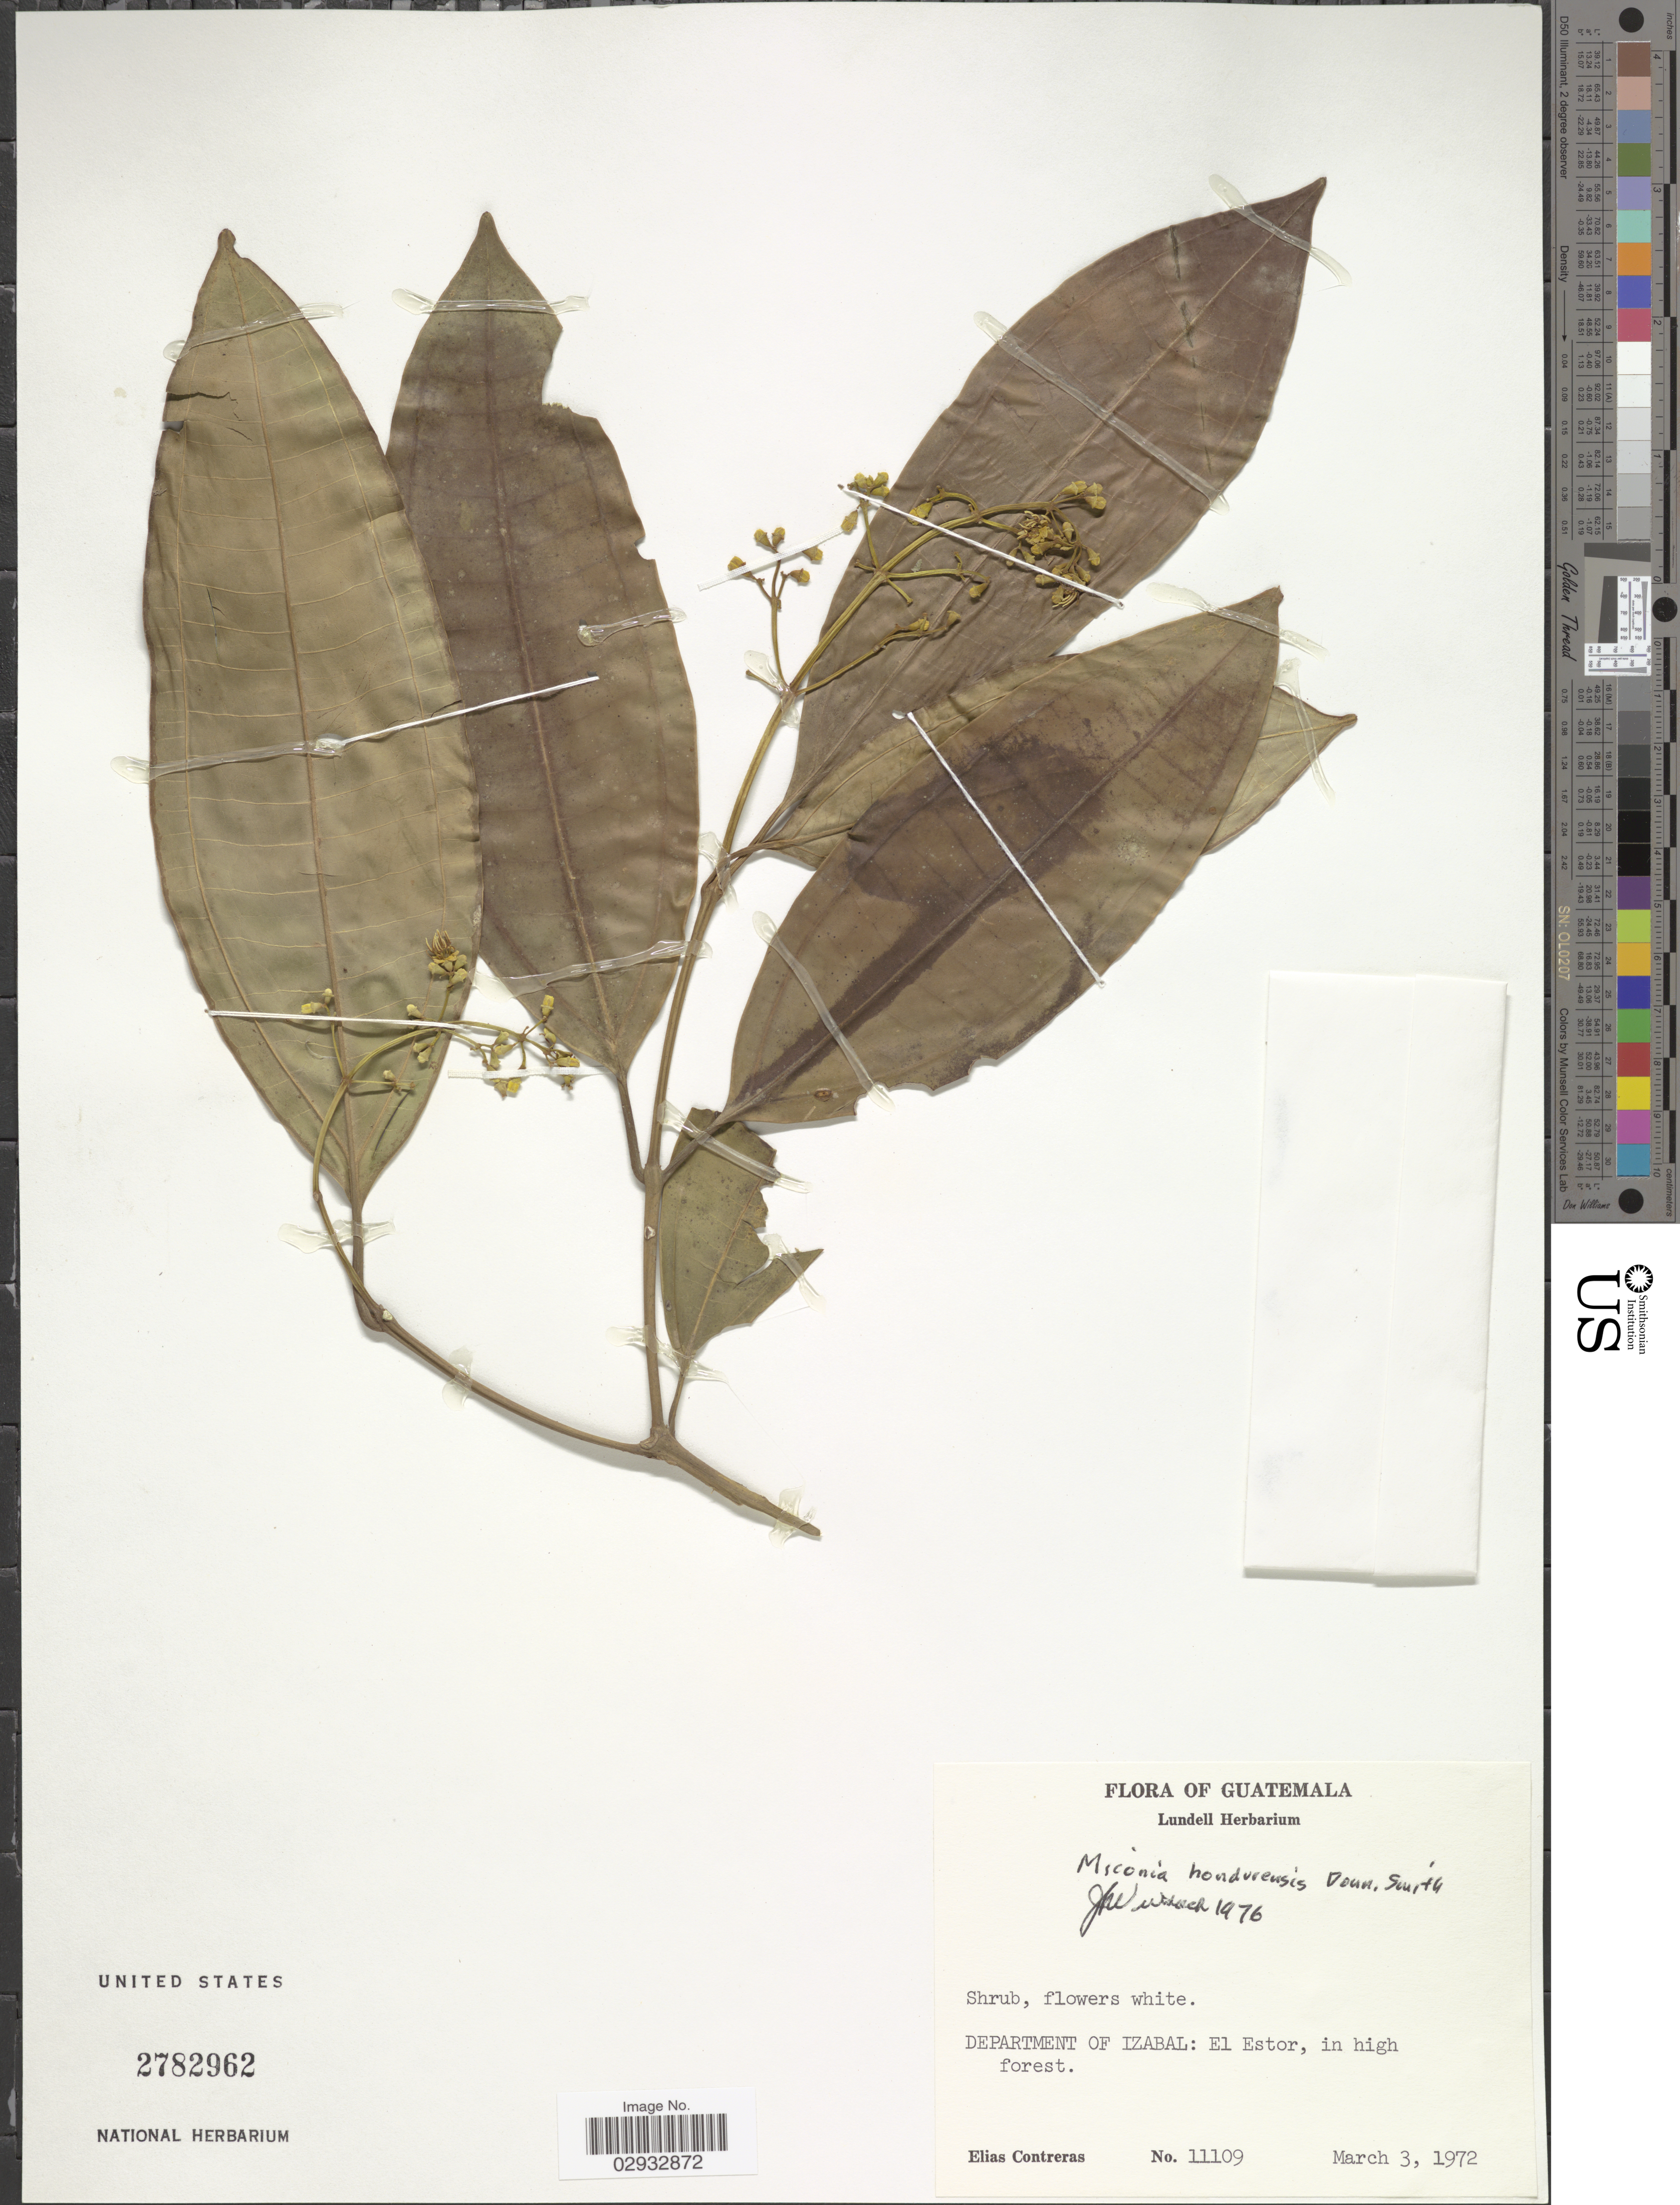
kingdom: Plantae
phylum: Tracheophyta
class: Magnoliopsida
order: Myrtales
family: Melastomataceae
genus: Miconia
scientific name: Miconia hondurensis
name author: Donn. Sm.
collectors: E. Contreras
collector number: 11109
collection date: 1972-03-03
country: Guatemala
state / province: Izabal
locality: Department of Izabal: El Estor, in high forest.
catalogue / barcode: US 2782962